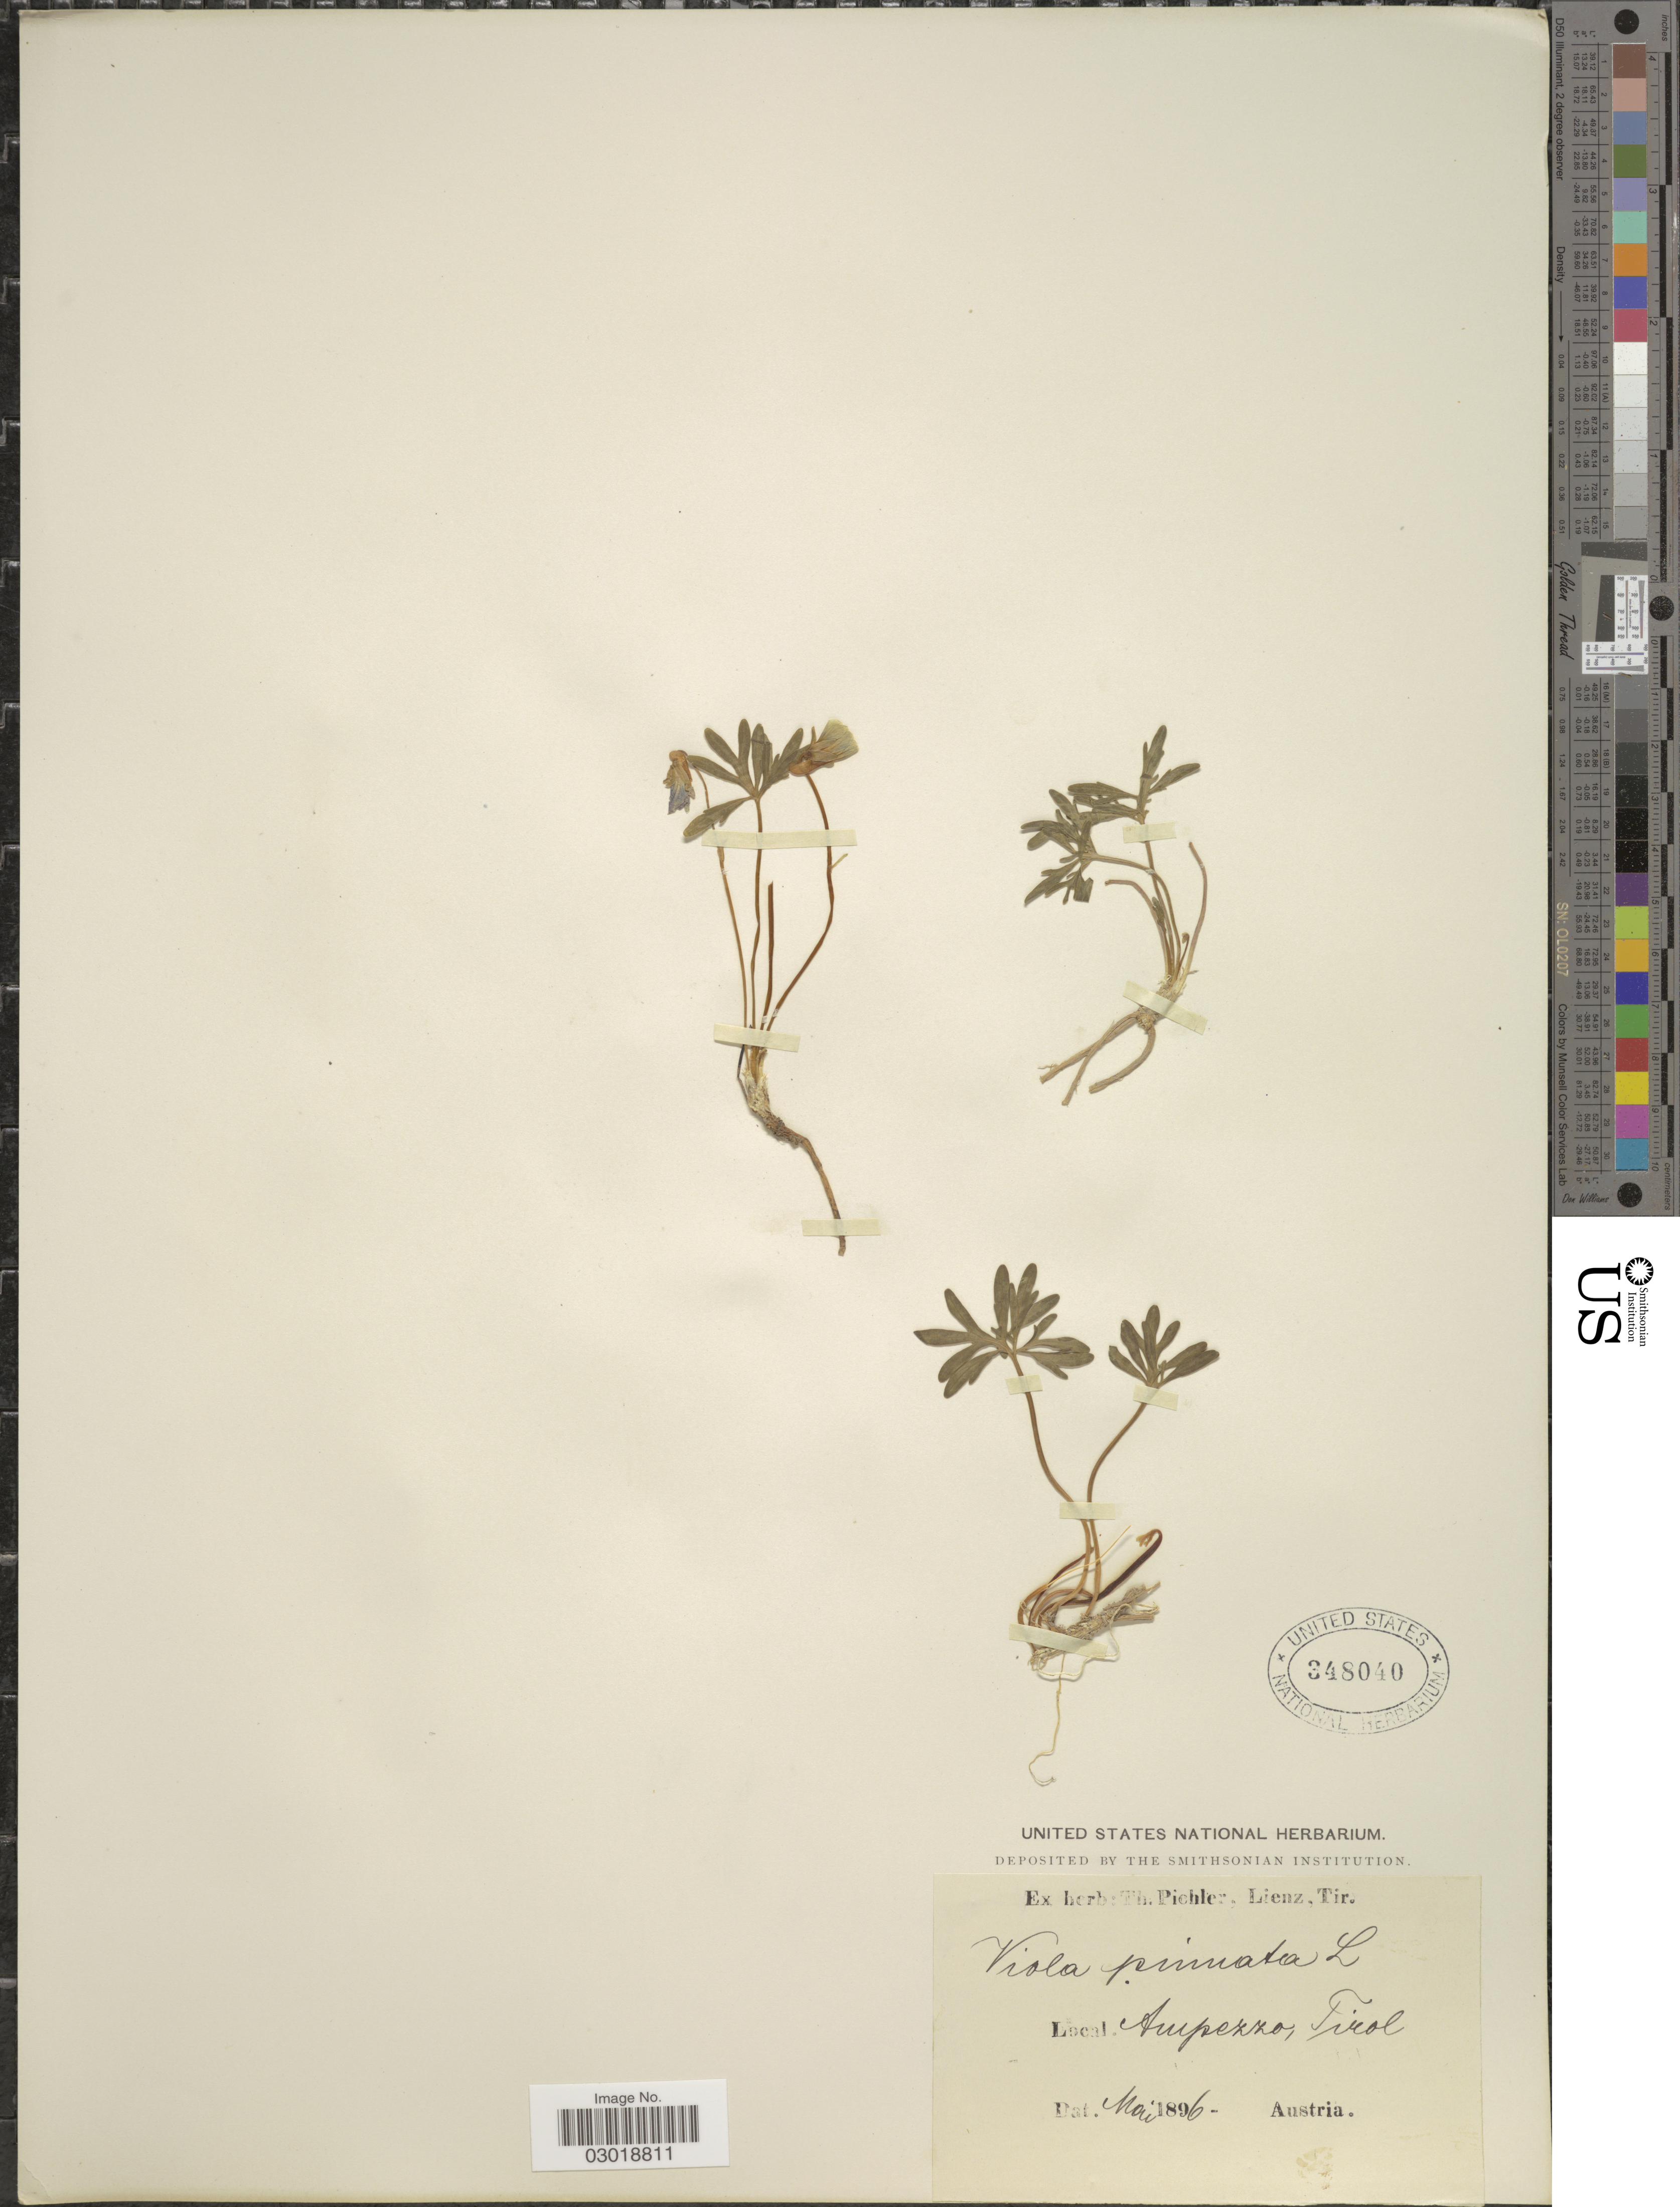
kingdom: Plantae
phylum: Tracheophyta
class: Magnoliopsida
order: Malpighiales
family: Violaceae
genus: Viola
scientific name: Viola pinnata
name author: L.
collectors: ex herb. T. Pichler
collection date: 1896-05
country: Austria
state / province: Tirol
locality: Ampezzo.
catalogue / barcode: US 348040